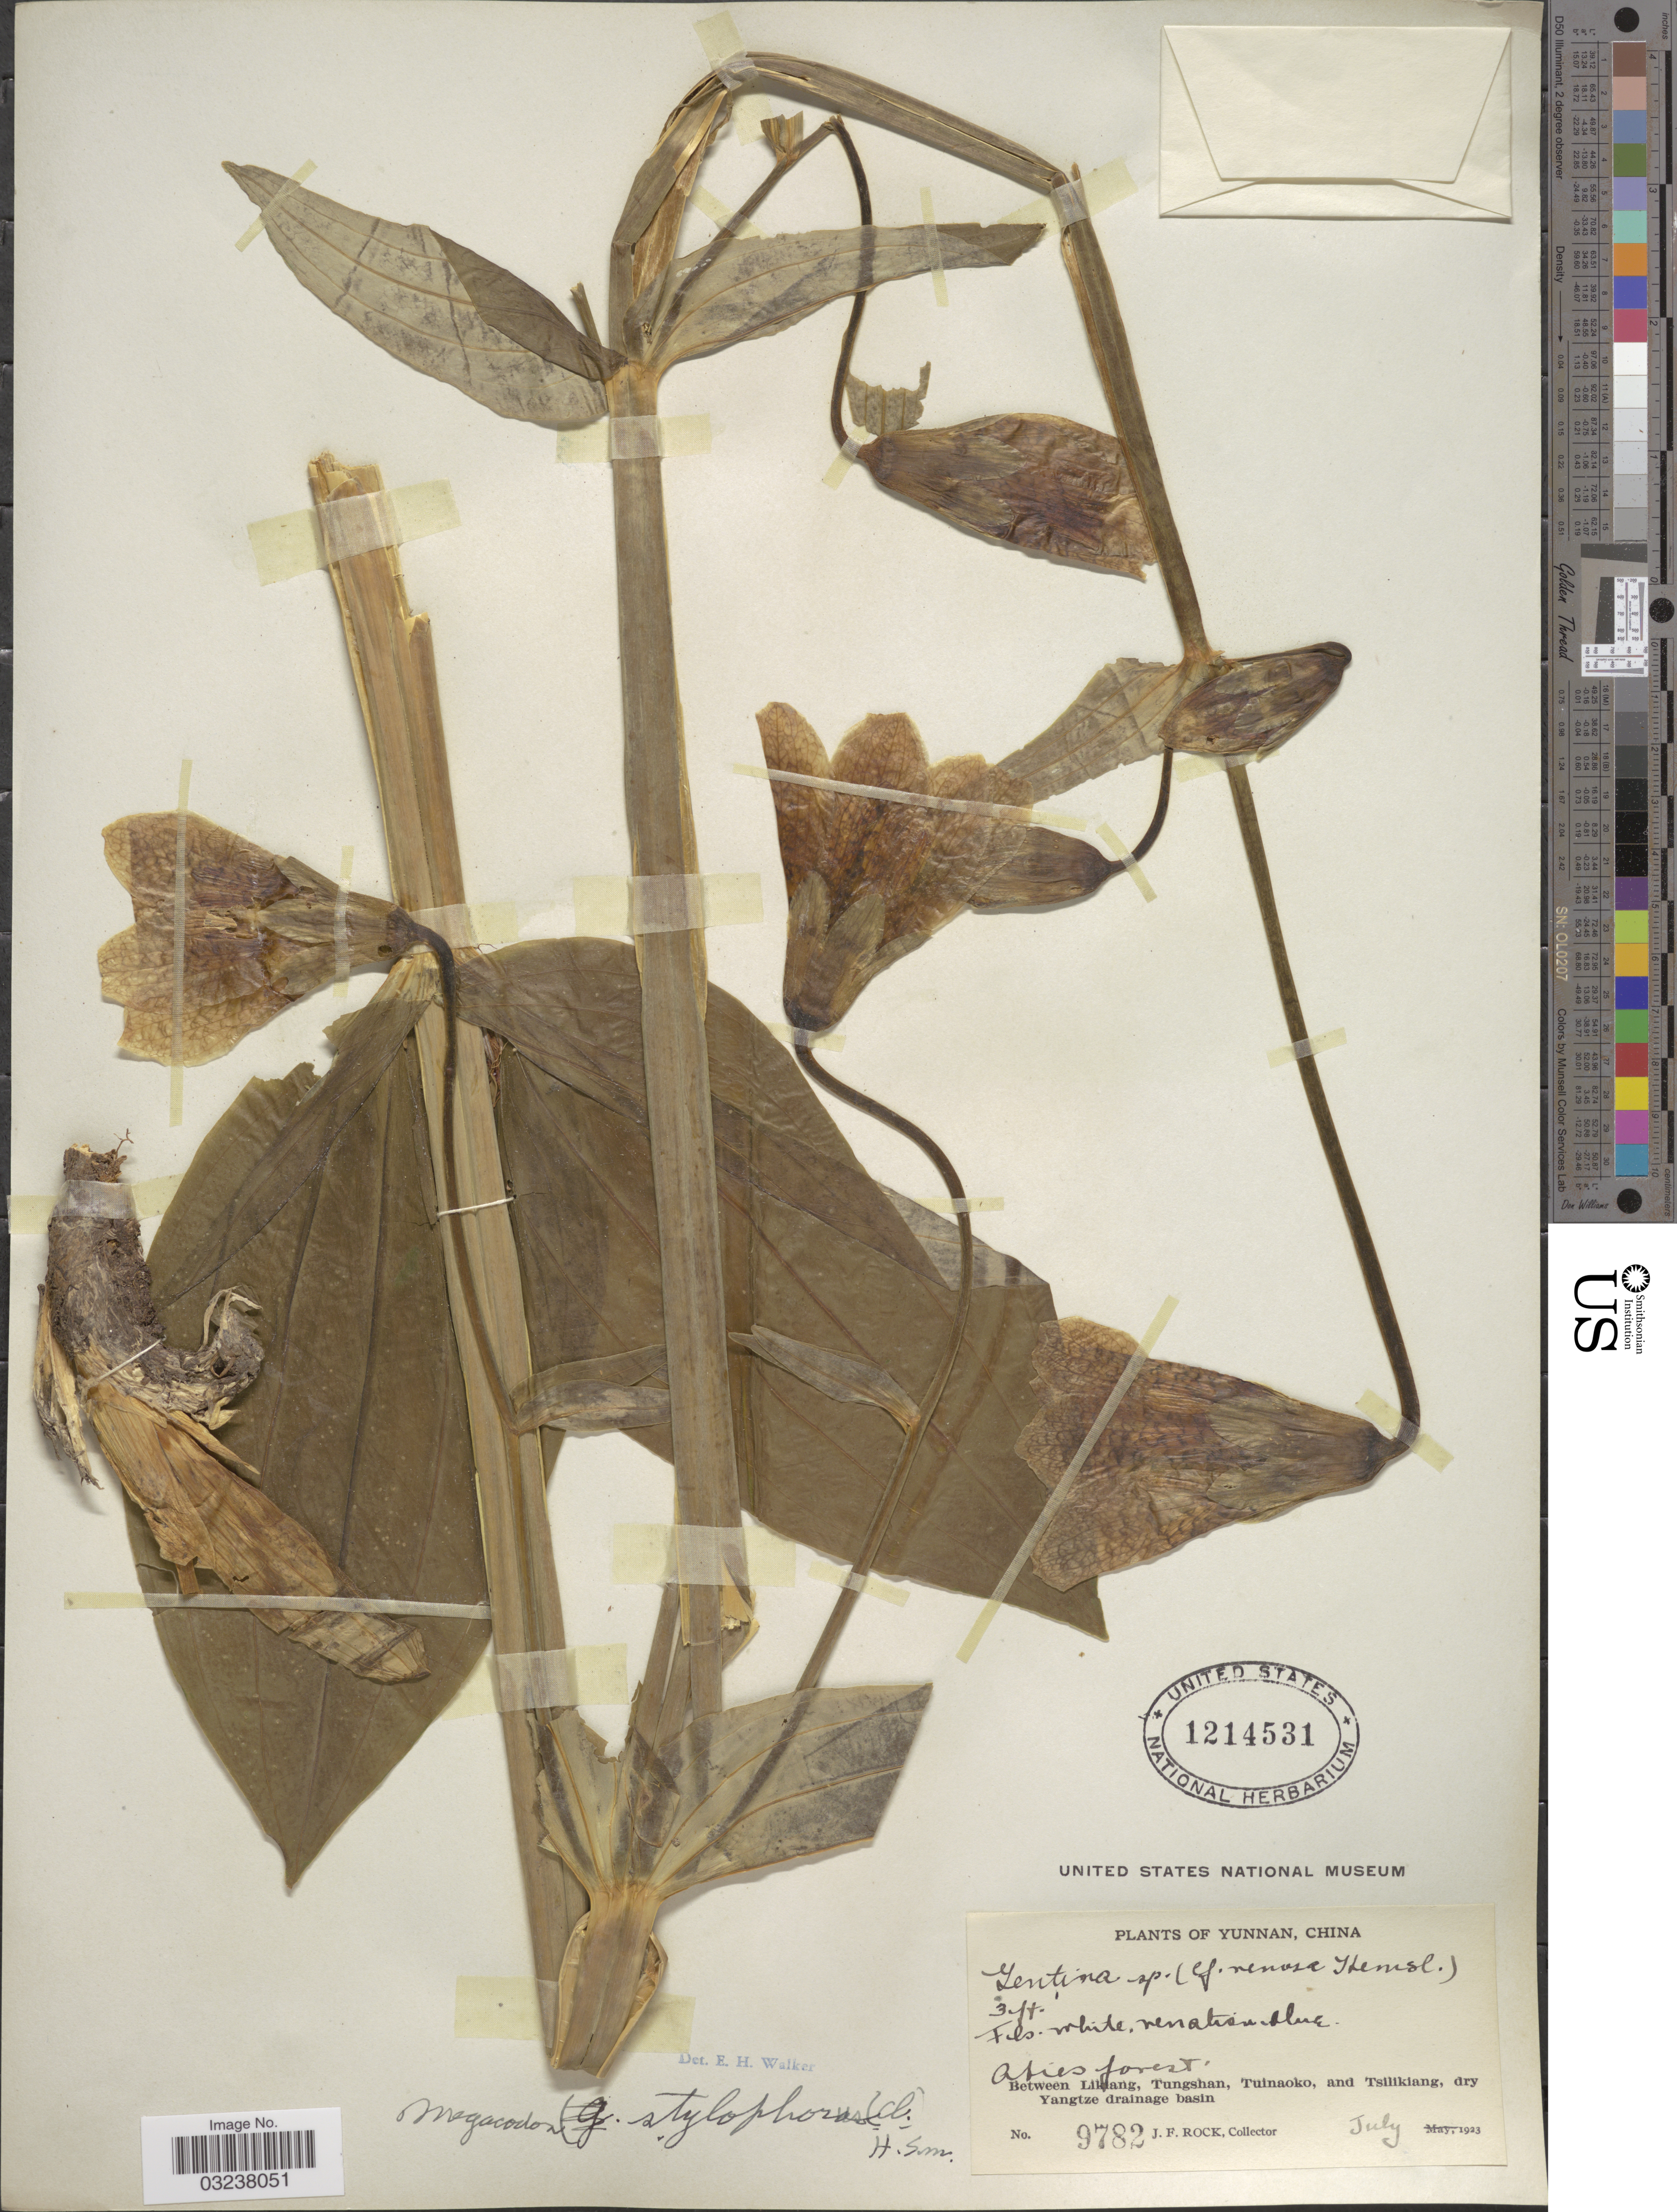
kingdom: Plantae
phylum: Tracheophyta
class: Magnoliopsida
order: Gentianales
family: Gentianaceae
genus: Megacodon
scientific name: Megacodon stylophorus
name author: (C.B. Clarke) Harry Sm.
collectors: J. Rock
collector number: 9782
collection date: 1923-07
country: China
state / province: Yunnan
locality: Between Likiang, Tungshan, Tuinaoko, and Tsilikiang, dry Yangtze drainage basin.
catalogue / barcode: US 1214531